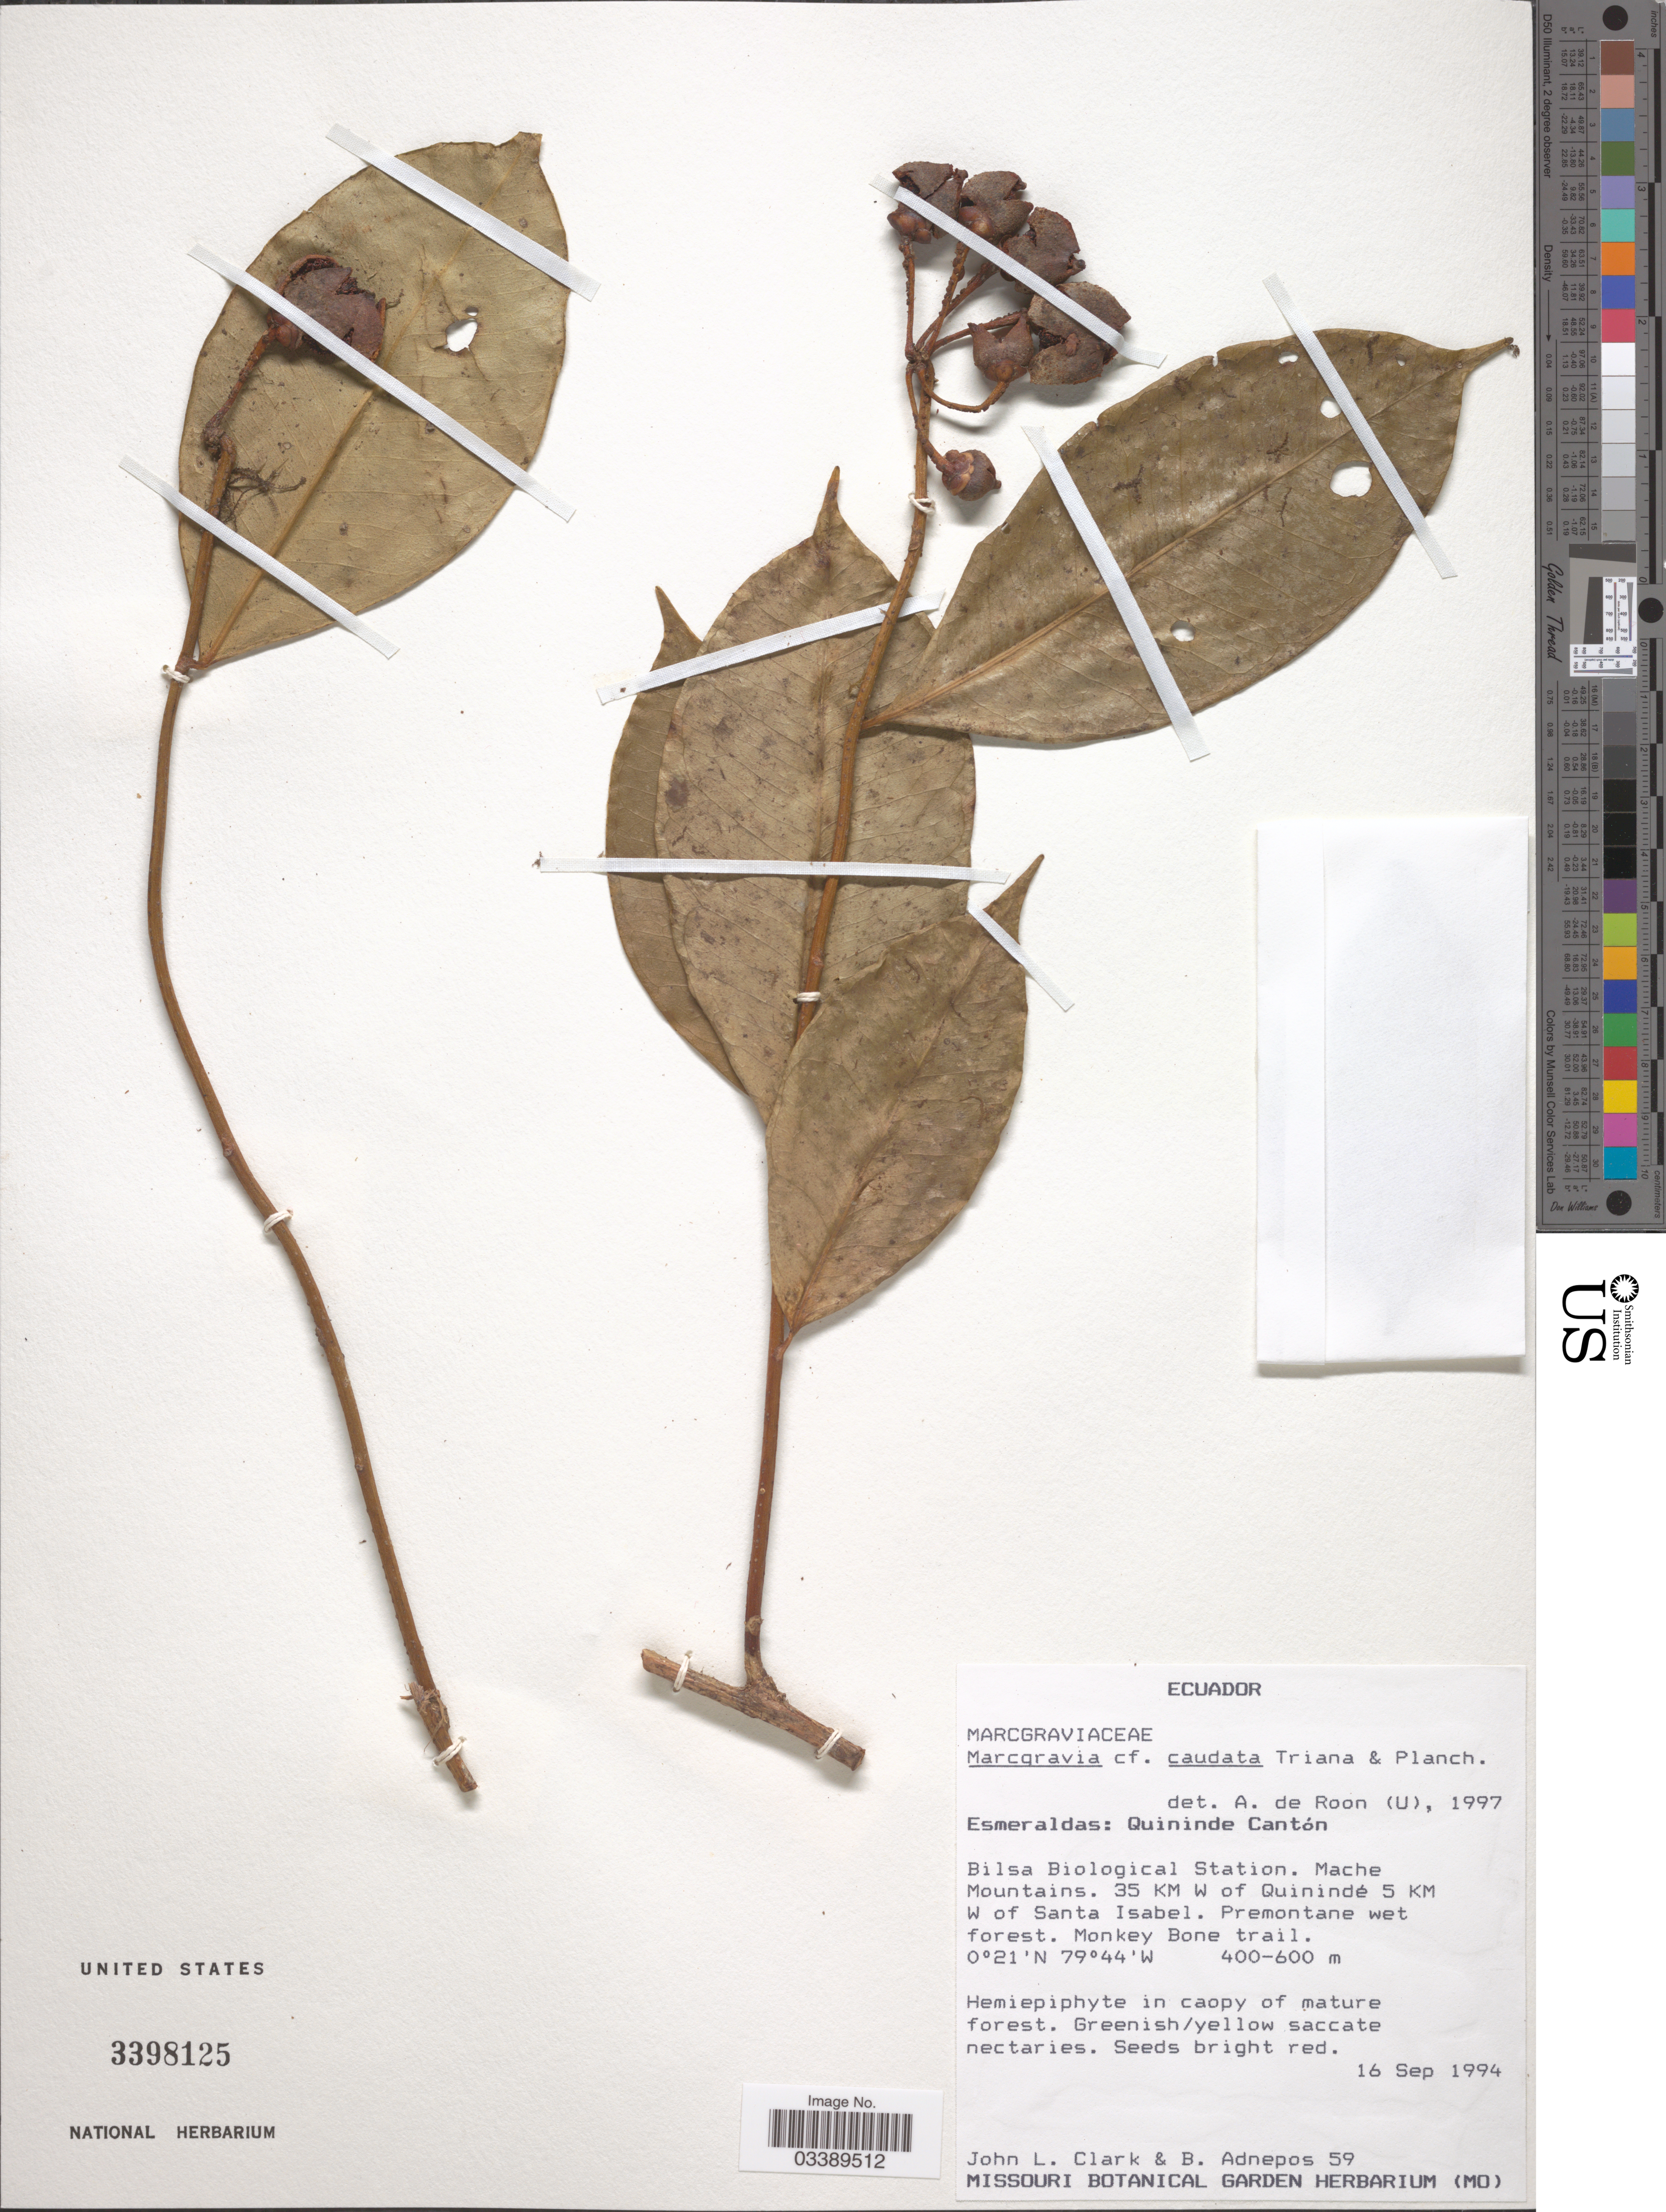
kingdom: Plantae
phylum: Tracheophyta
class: Magnoliopsida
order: Ericales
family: Marcgraviaceae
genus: Marcgravia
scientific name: Marcgravia caudata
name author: Triana & Planch.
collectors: J. L. Clark & B. Adnepos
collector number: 59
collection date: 1994-09-16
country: Ecuador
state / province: Esmeraldas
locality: Quininde Cantón. Bilsa Biological Station. Mache Mountains, 35 KM W of Quinindé 5 KM W of Santa Isabel. Premontane Wet Forest. Monkey Bone trail.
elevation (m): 400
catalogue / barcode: US 3398125